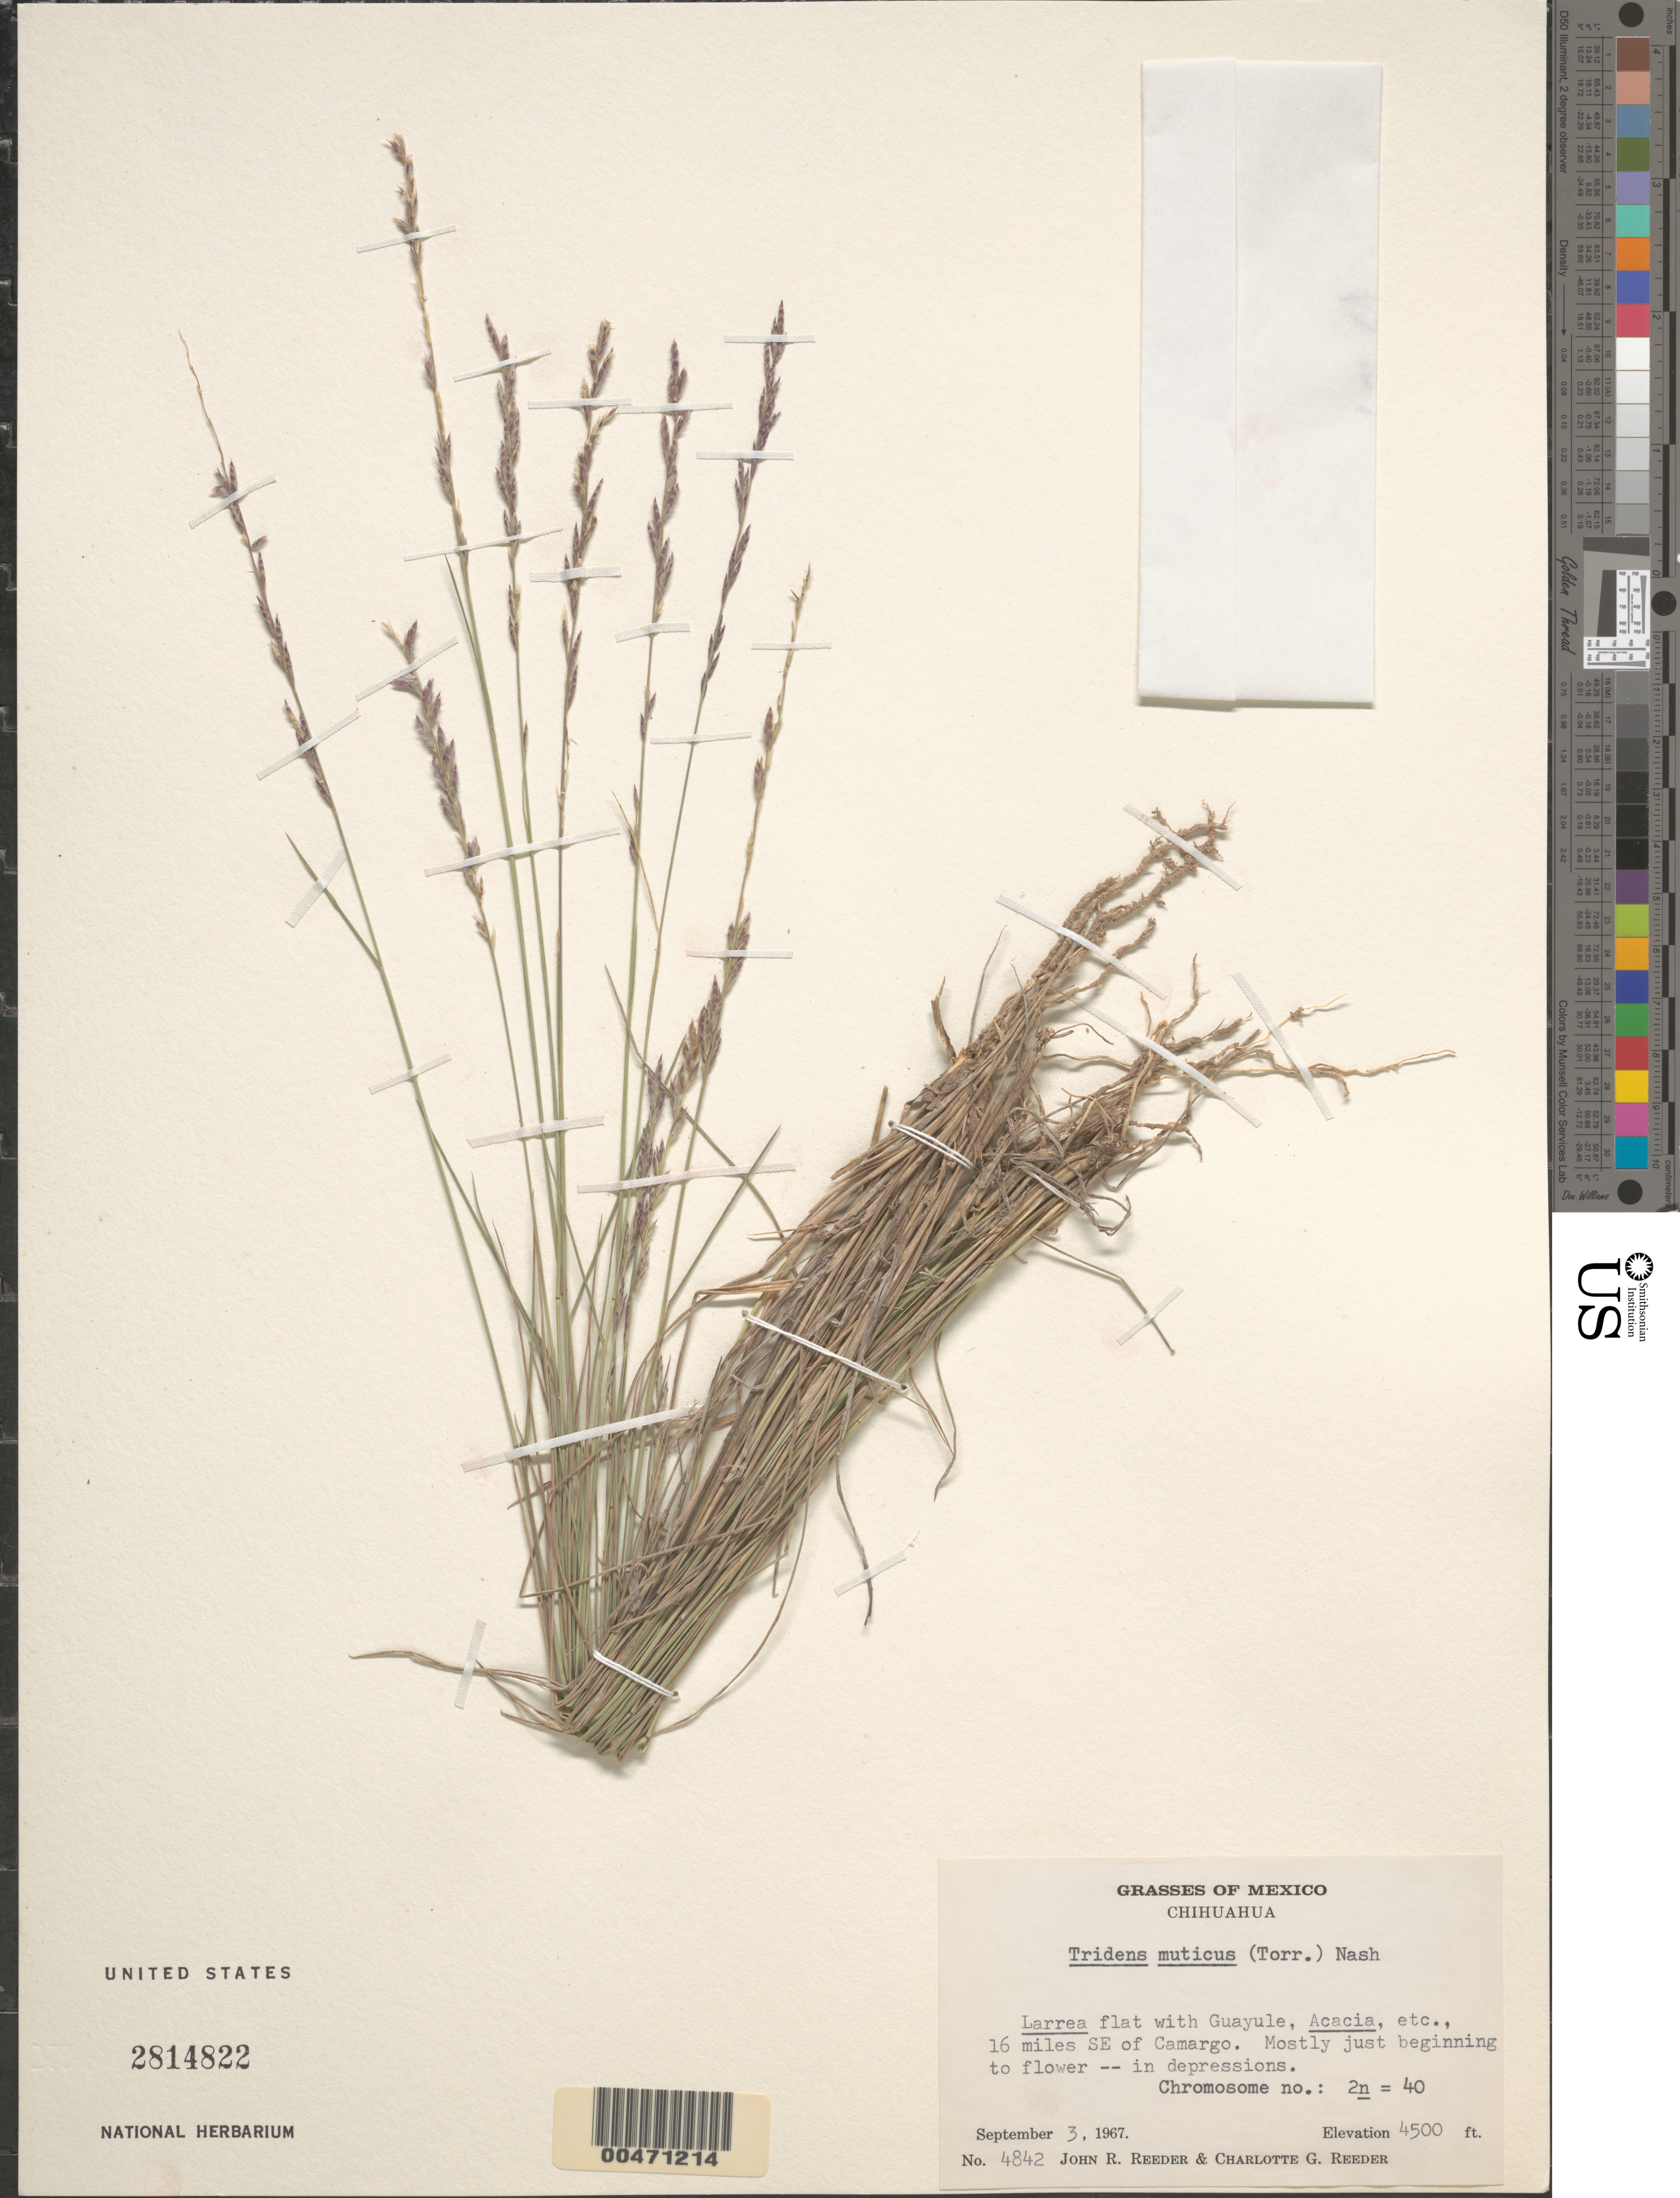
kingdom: Plantae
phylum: Tracheophyta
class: Liliopsida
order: Poales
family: Poaceae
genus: Tridens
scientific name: Tridens muticus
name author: (Torr.) Nash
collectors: J. R. Reeder & C. G. Reeder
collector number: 4842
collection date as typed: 3 Sep 1967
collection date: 1967-09-03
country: Mexico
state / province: Chihuahua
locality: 16 mi SE of Camargo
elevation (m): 1372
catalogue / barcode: US 2814822